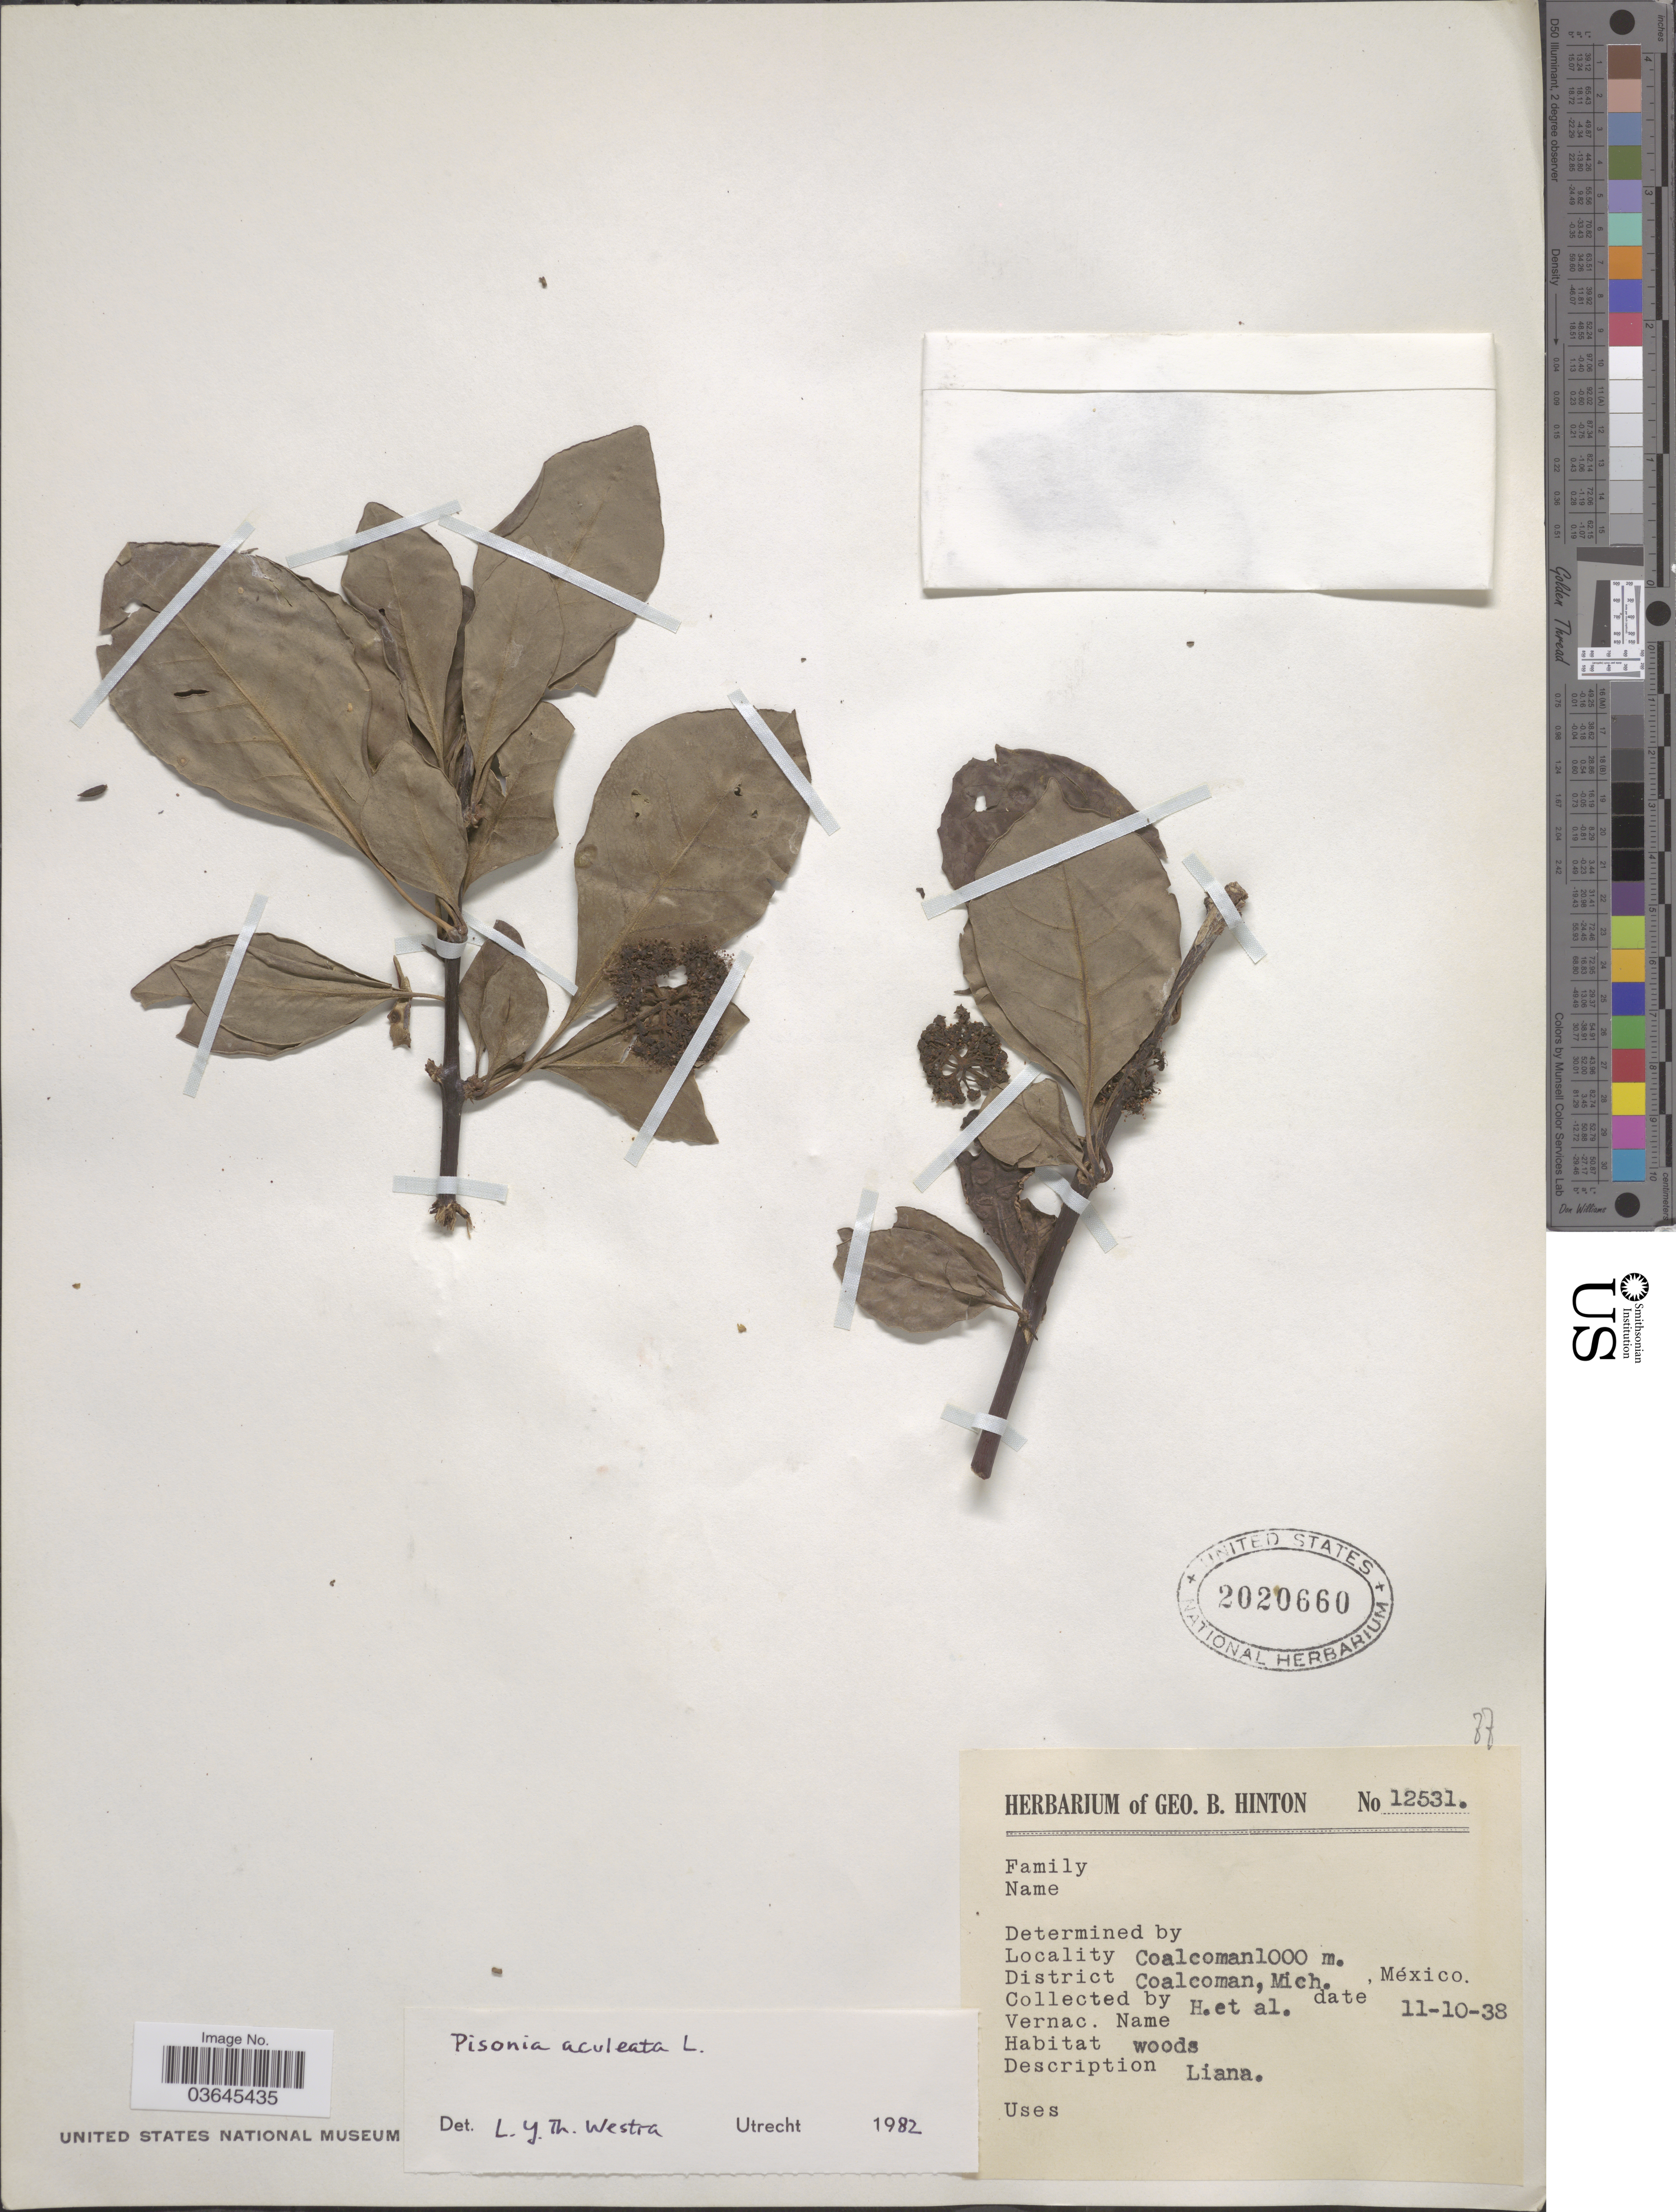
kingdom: Plantae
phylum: Tracheophyta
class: Magnoliopsida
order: Caryophyllales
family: Nyctaginaceae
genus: Pisonia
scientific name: Pisonia aculeata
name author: L.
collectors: G. B. Hinton & et al.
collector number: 12531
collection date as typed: Transcribed d/m/y: 11/10/38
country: Mexico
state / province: Michoacán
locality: Coalcoman. District Coalcoman, Mich.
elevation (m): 1000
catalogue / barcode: US 2020660